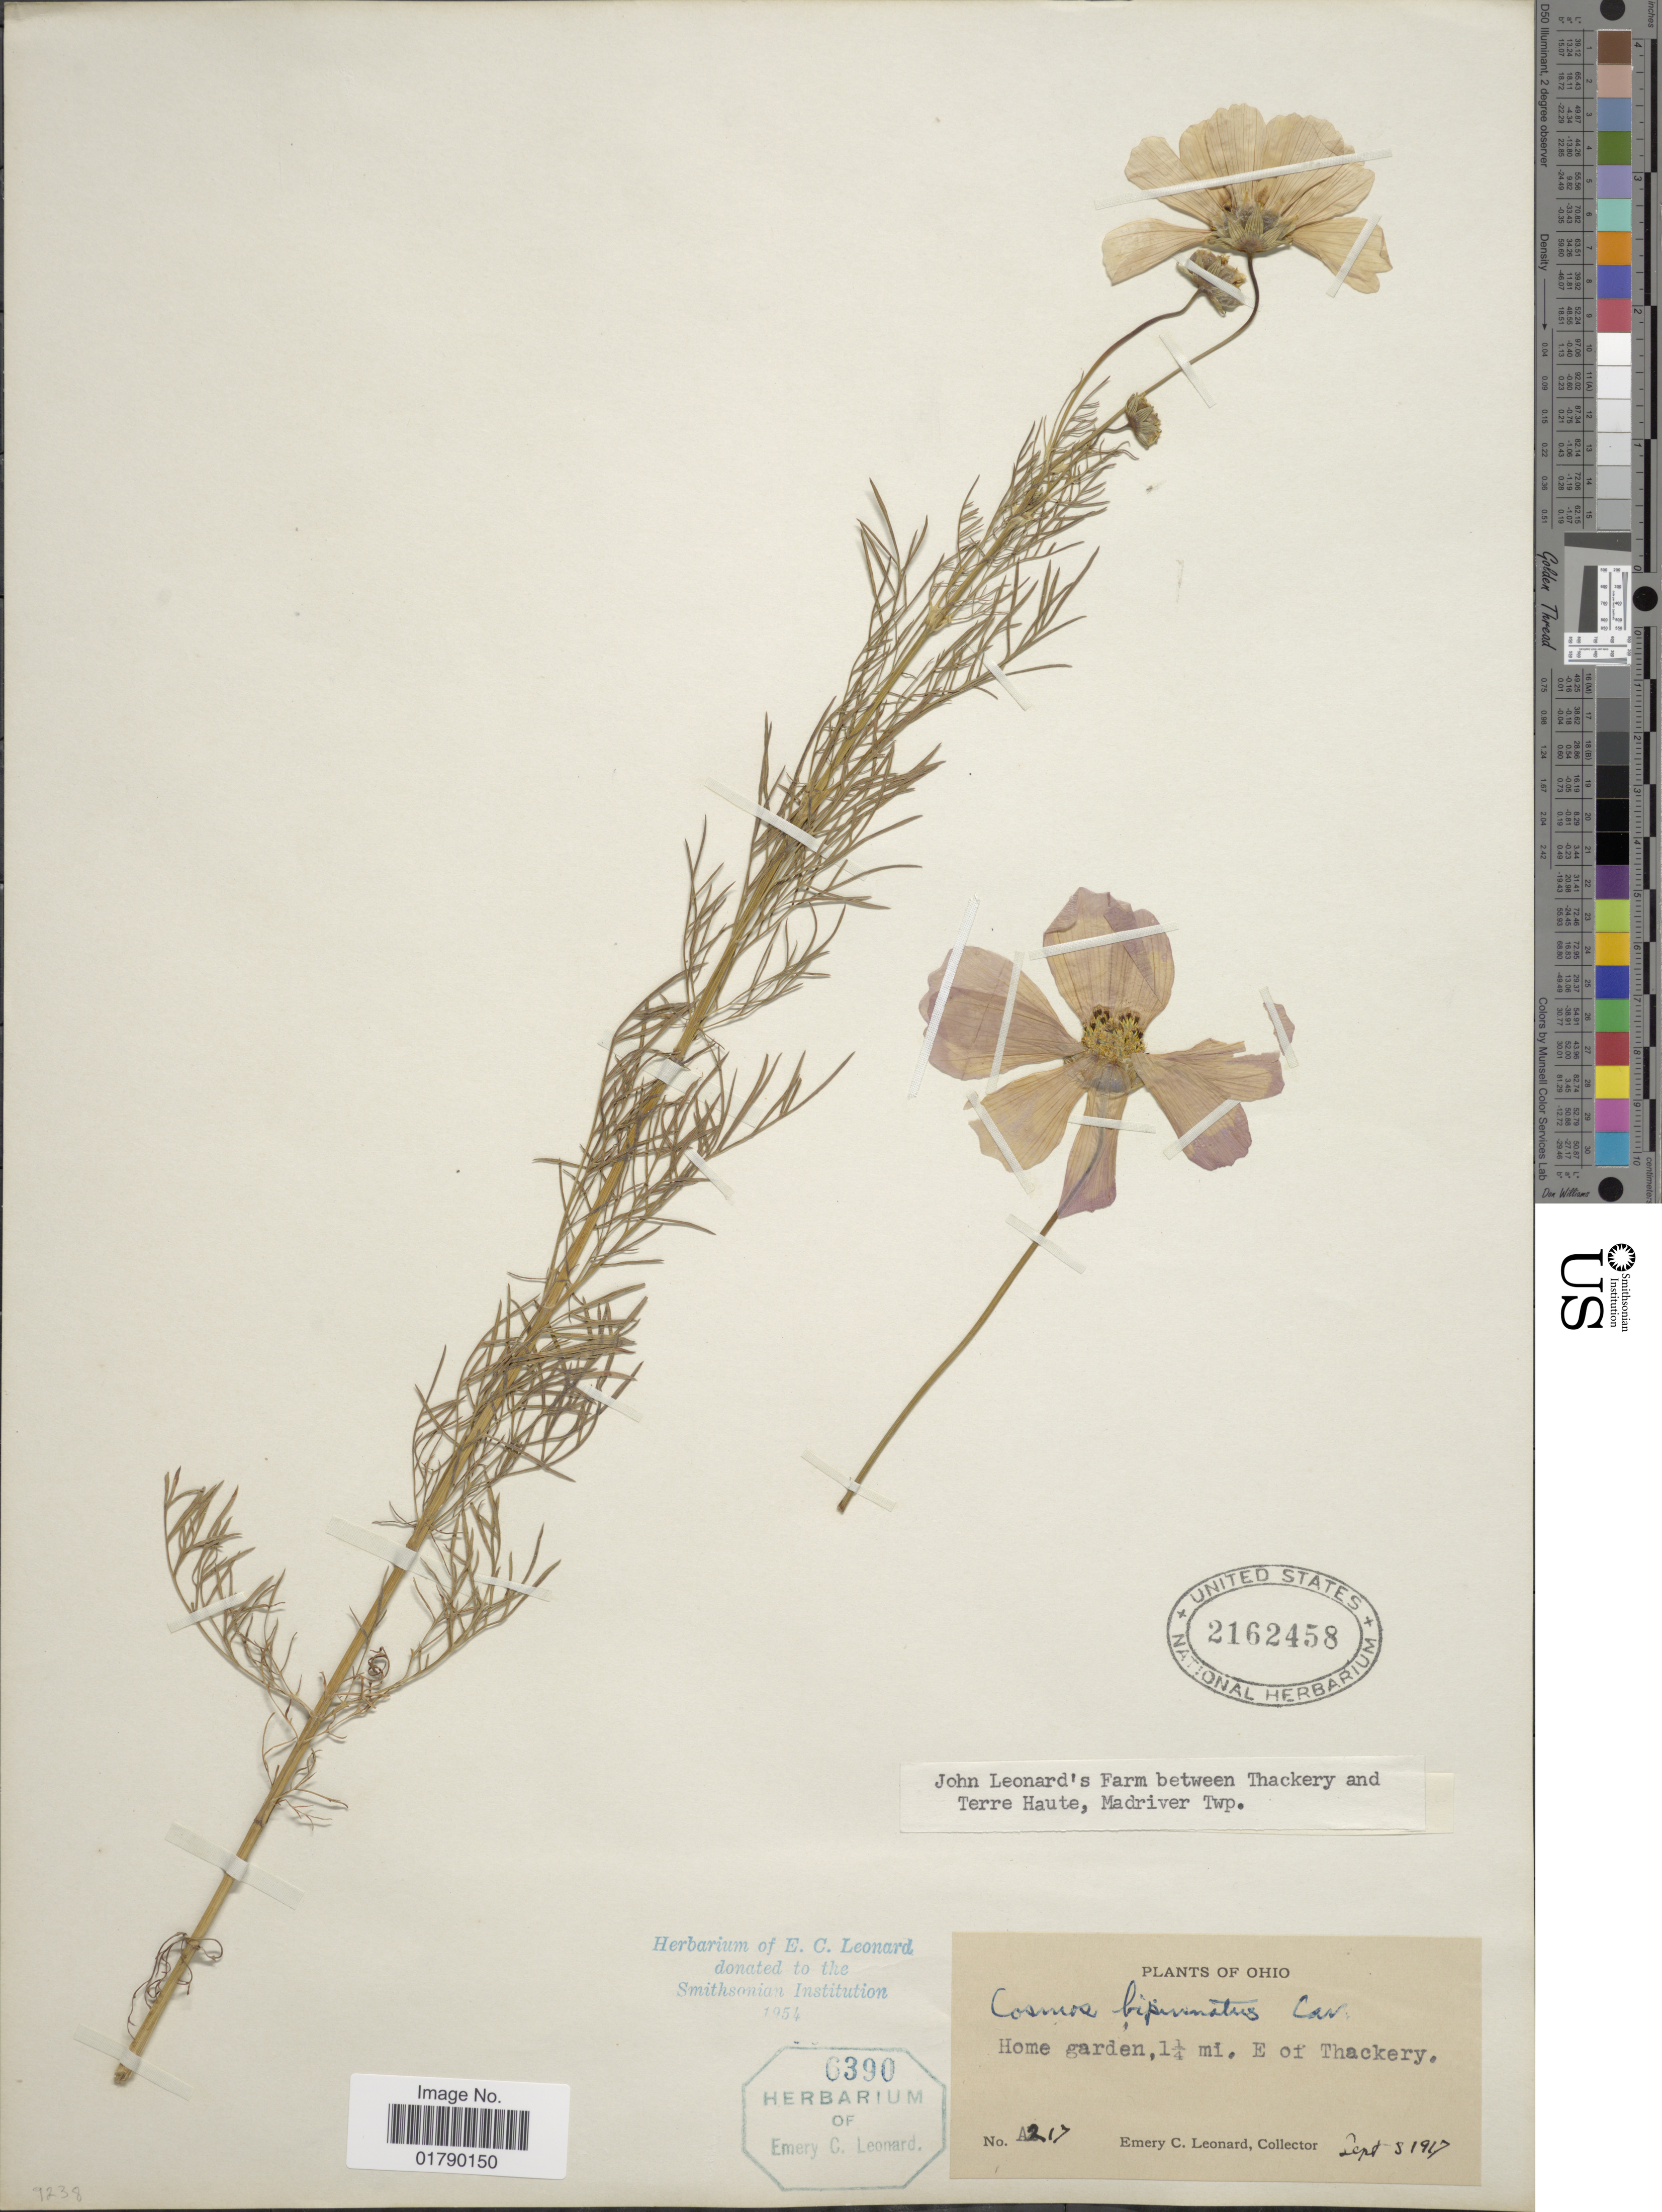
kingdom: Plantae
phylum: Tracheophyta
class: Magnoliopsida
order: Asterales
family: Asteraceae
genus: Cosmos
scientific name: Cosmos bipinnatus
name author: Cav.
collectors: E. C. Leonard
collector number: A217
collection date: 1917-09-08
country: United States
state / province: Ohio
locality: Home garden, 1¼ mi, E of Thackery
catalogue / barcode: US 2162458